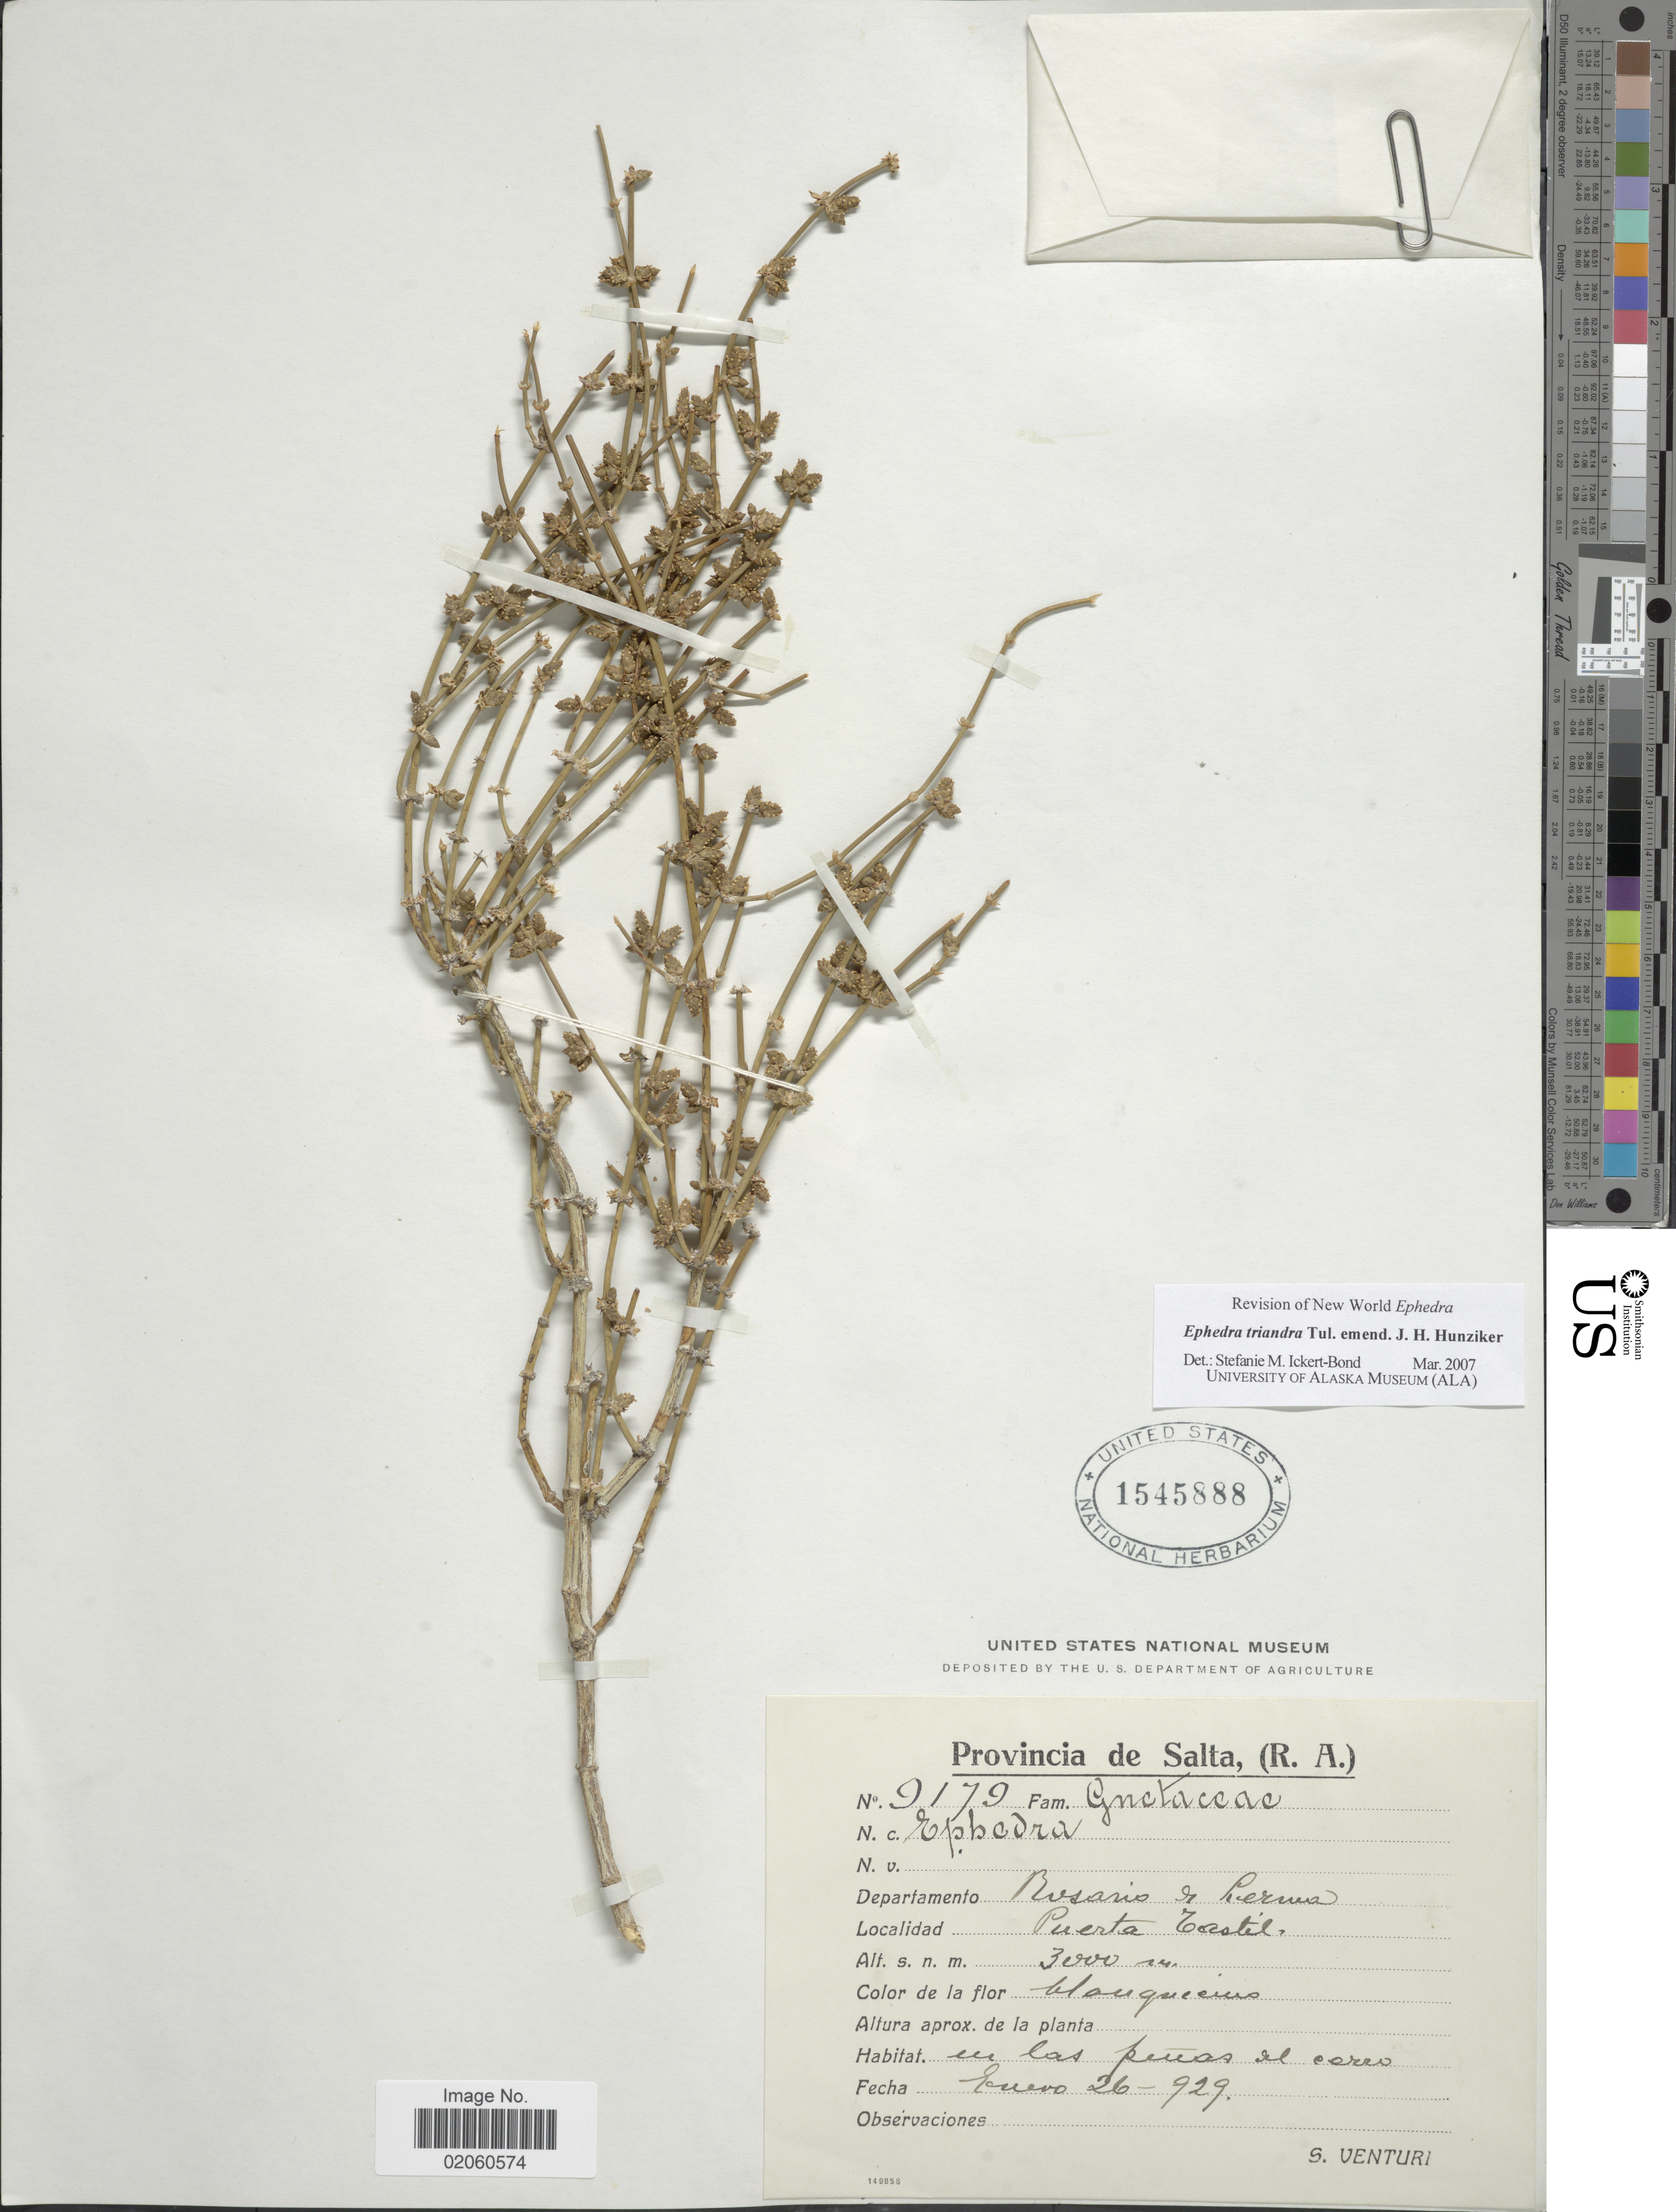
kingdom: Plantae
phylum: Tracheophyta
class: Gnetopsida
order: Ephedrales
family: Ephedraceae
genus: Ephedra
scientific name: Ephedra triandra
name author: Tul.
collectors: S. Venturi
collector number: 9179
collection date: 1929-01-26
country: Argentina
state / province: Salta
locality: (R.A.), Departamento Rosario de Lerma, Puerta Tastil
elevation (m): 3000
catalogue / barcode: US 1545888